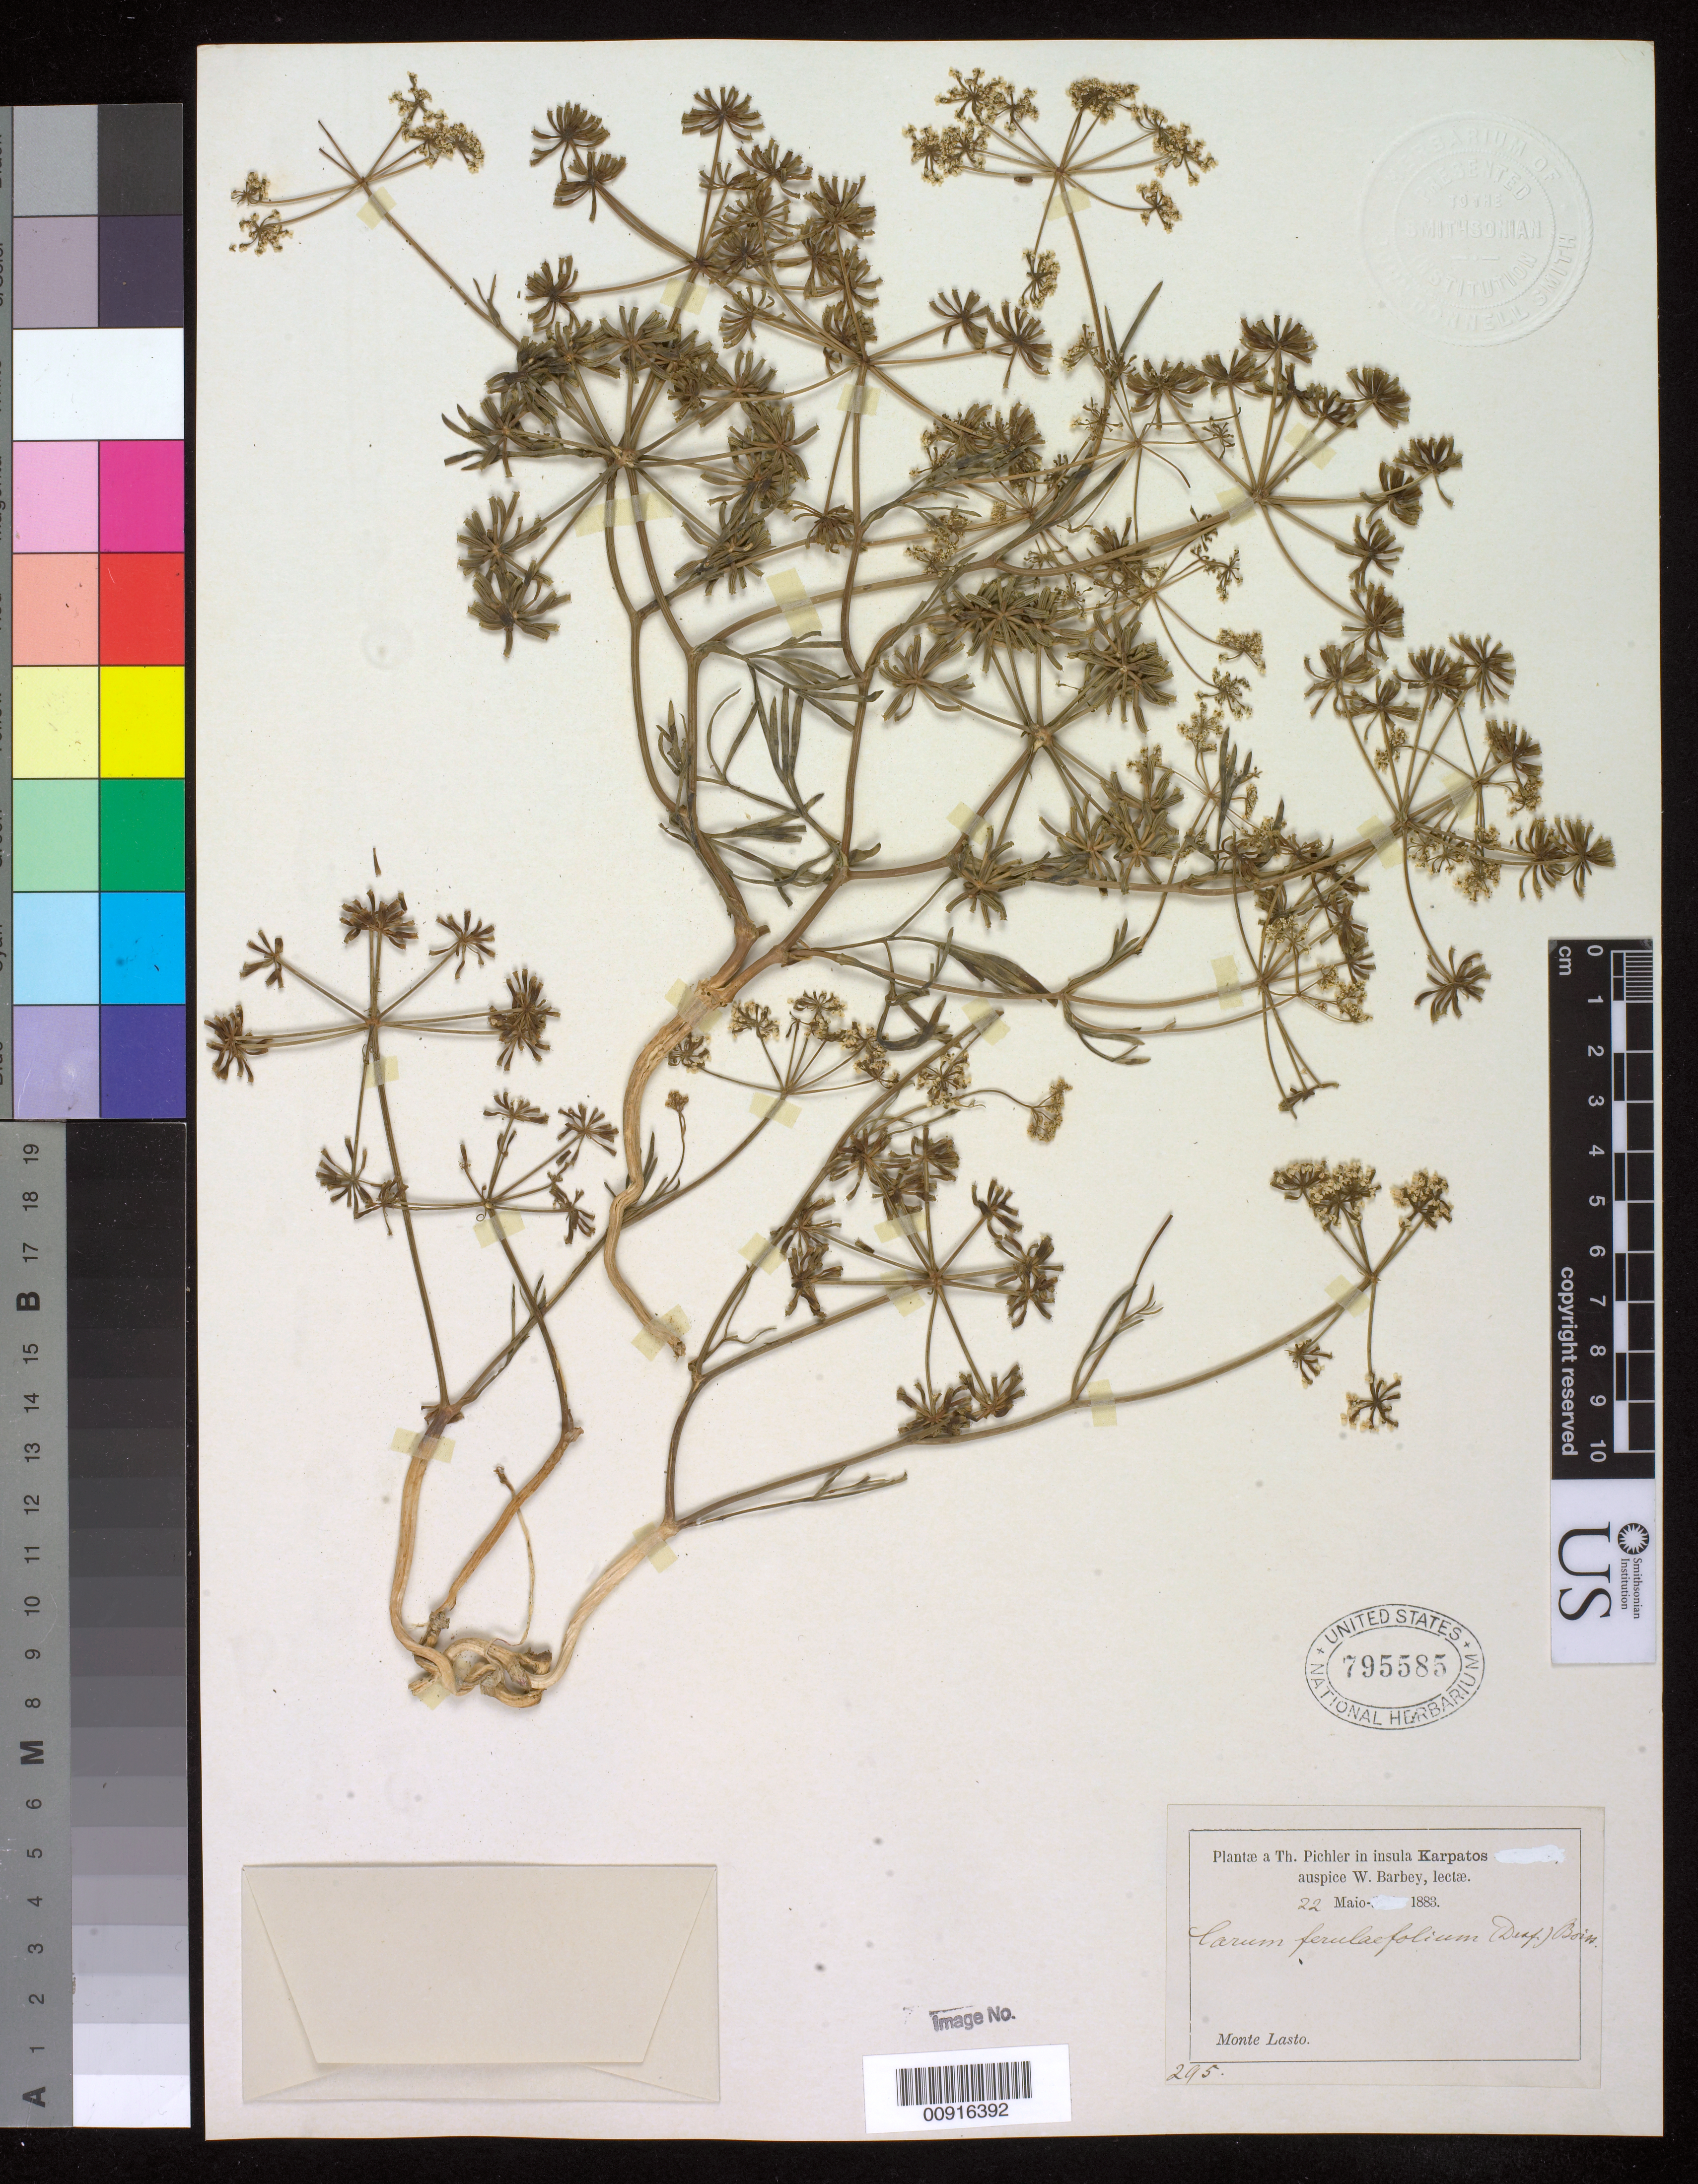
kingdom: Plantae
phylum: Tracheophyta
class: Magnoliopsida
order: Apiales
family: Apiaceae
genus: Bunium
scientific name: Bunium ferulaceum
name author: Sibth. & Sm.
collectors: W. Barbey & T. Pichler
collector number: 295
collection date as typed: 22 May 1883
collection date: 1883-05-22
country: Greece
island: Karpatos I.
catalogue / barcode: US 795585